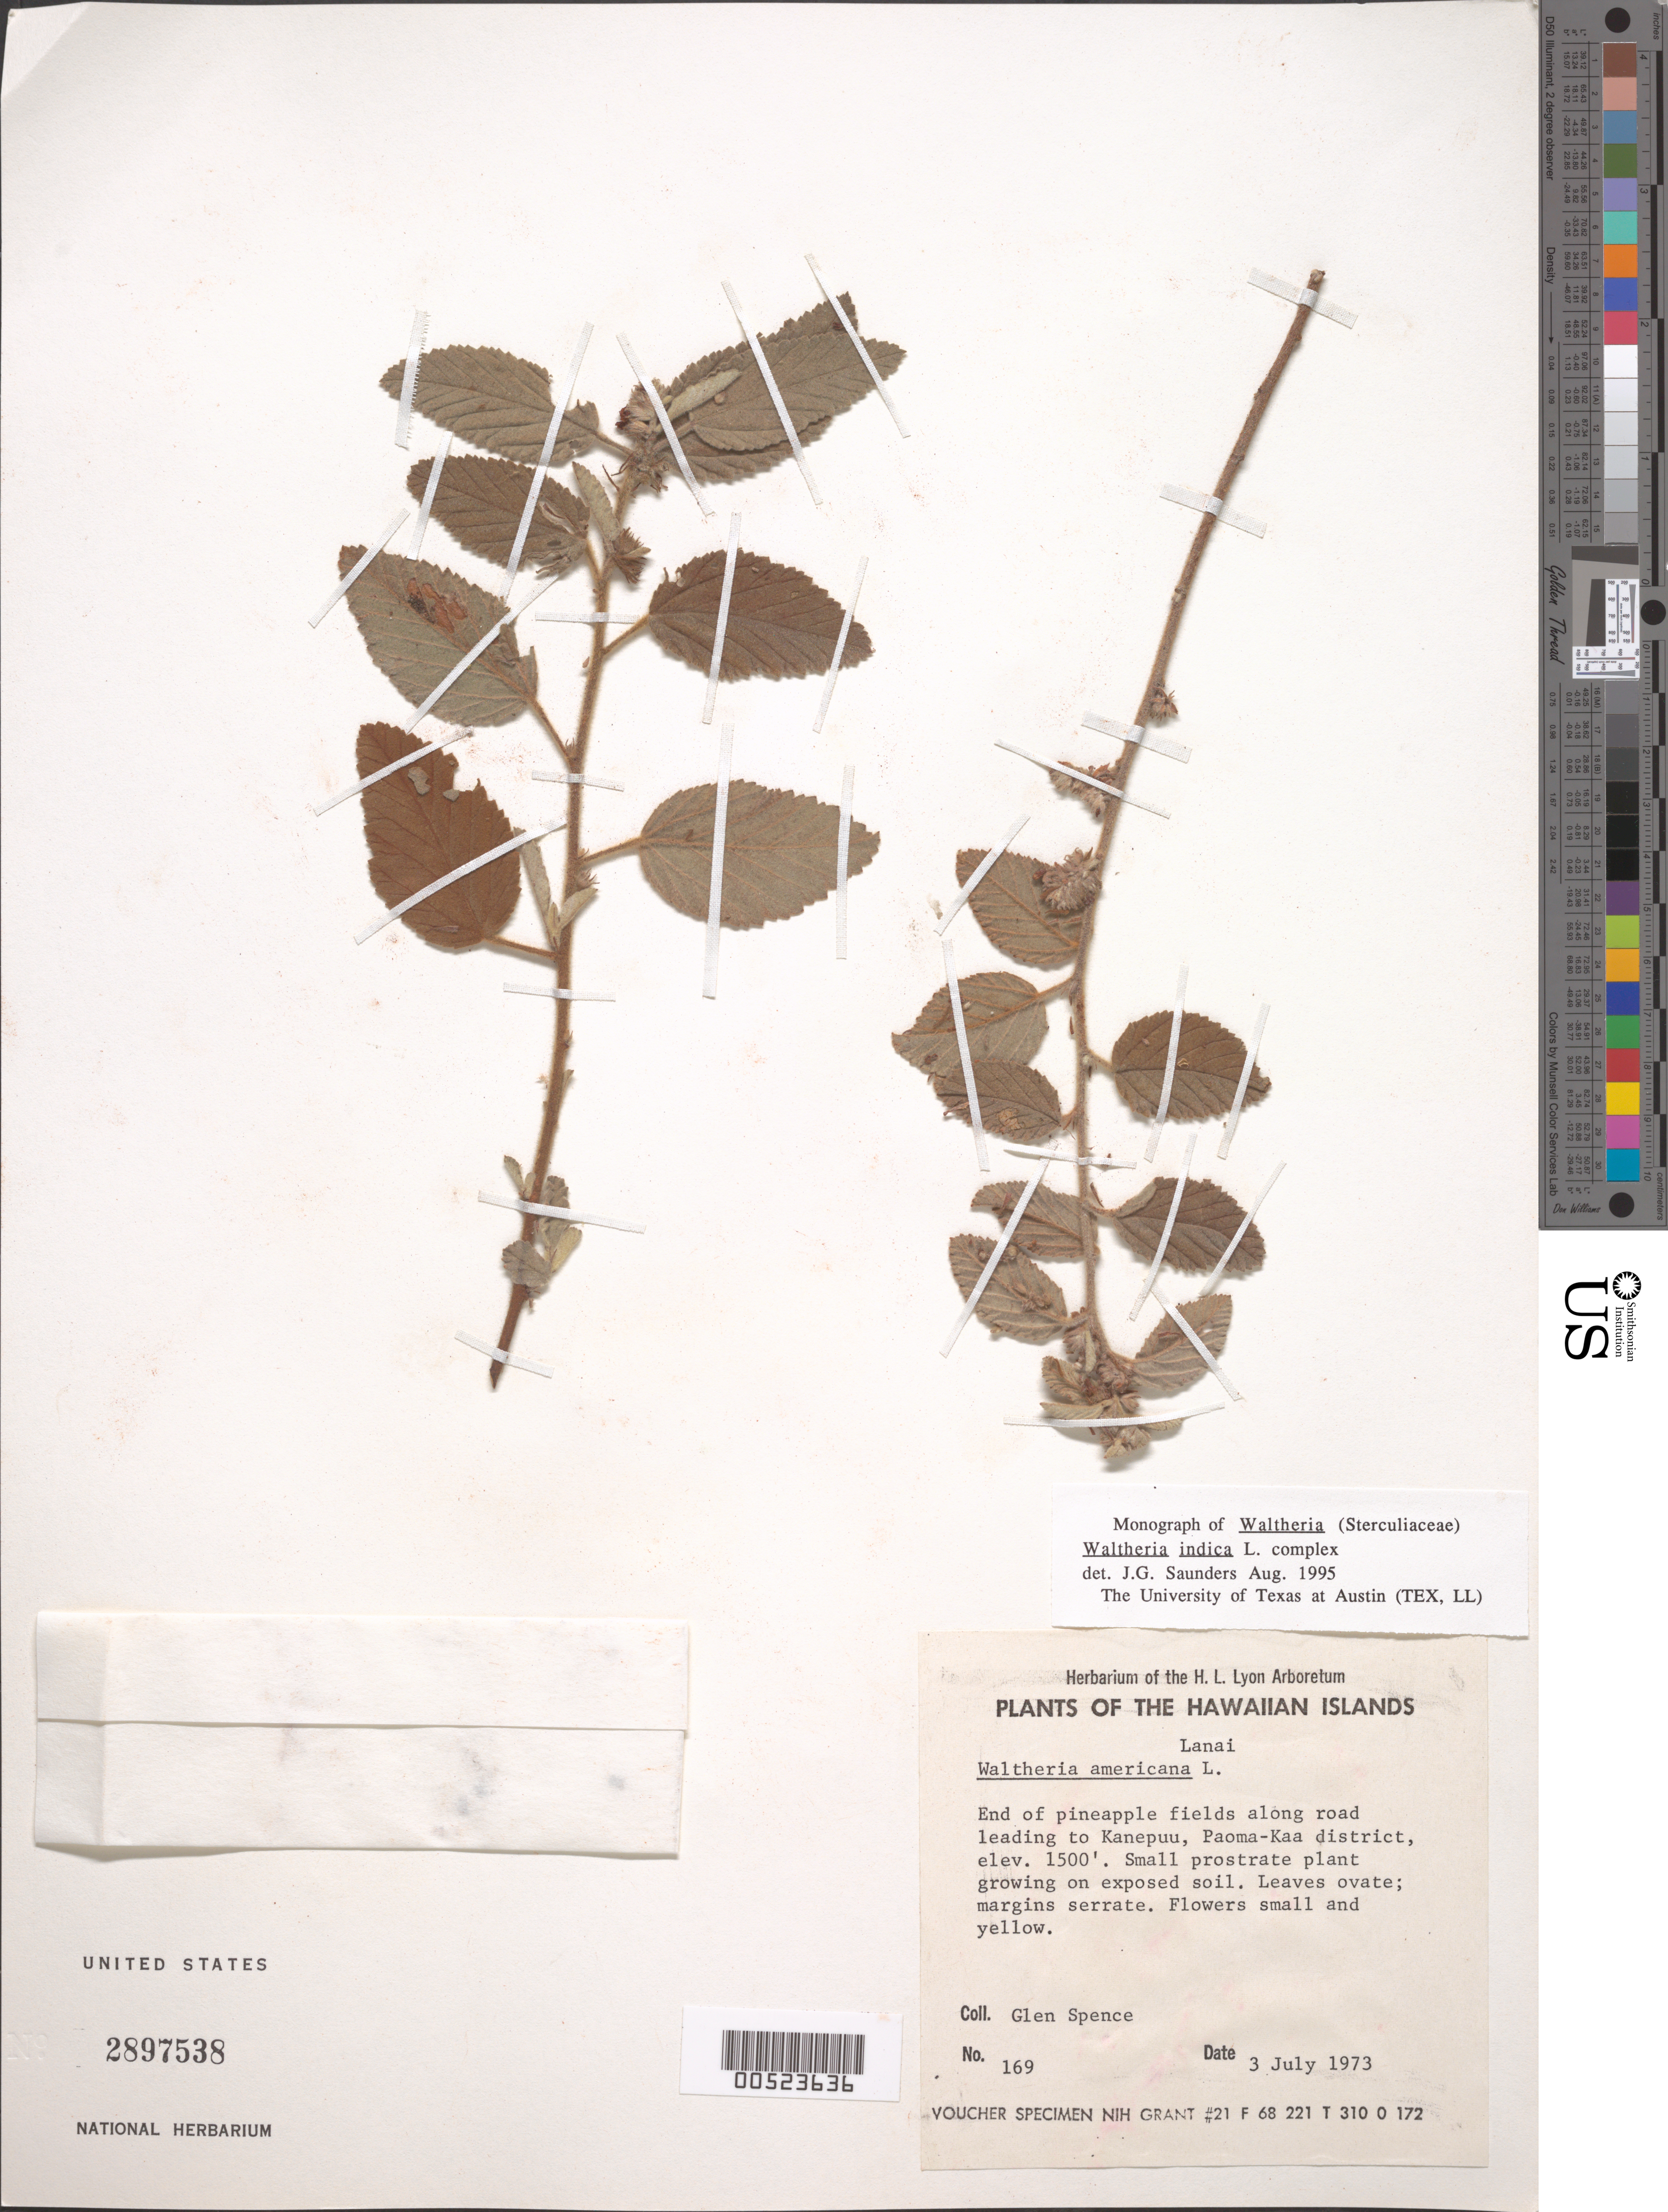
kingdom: Plantae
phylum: Tracheophyta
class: Magnoliopsida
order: Malvales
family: Malvaceae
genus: Waltheria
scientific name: Waltheria indica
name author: L.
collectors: G. Spence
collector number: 169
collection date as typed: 3 Jul 1973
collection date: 1973-07-03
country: United States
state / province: Hawaii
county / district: Maui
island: Lana'i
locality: Along rd leading to Kanepuu, Paoma-Kaa Dist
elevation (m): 457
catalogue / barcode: US 2897538